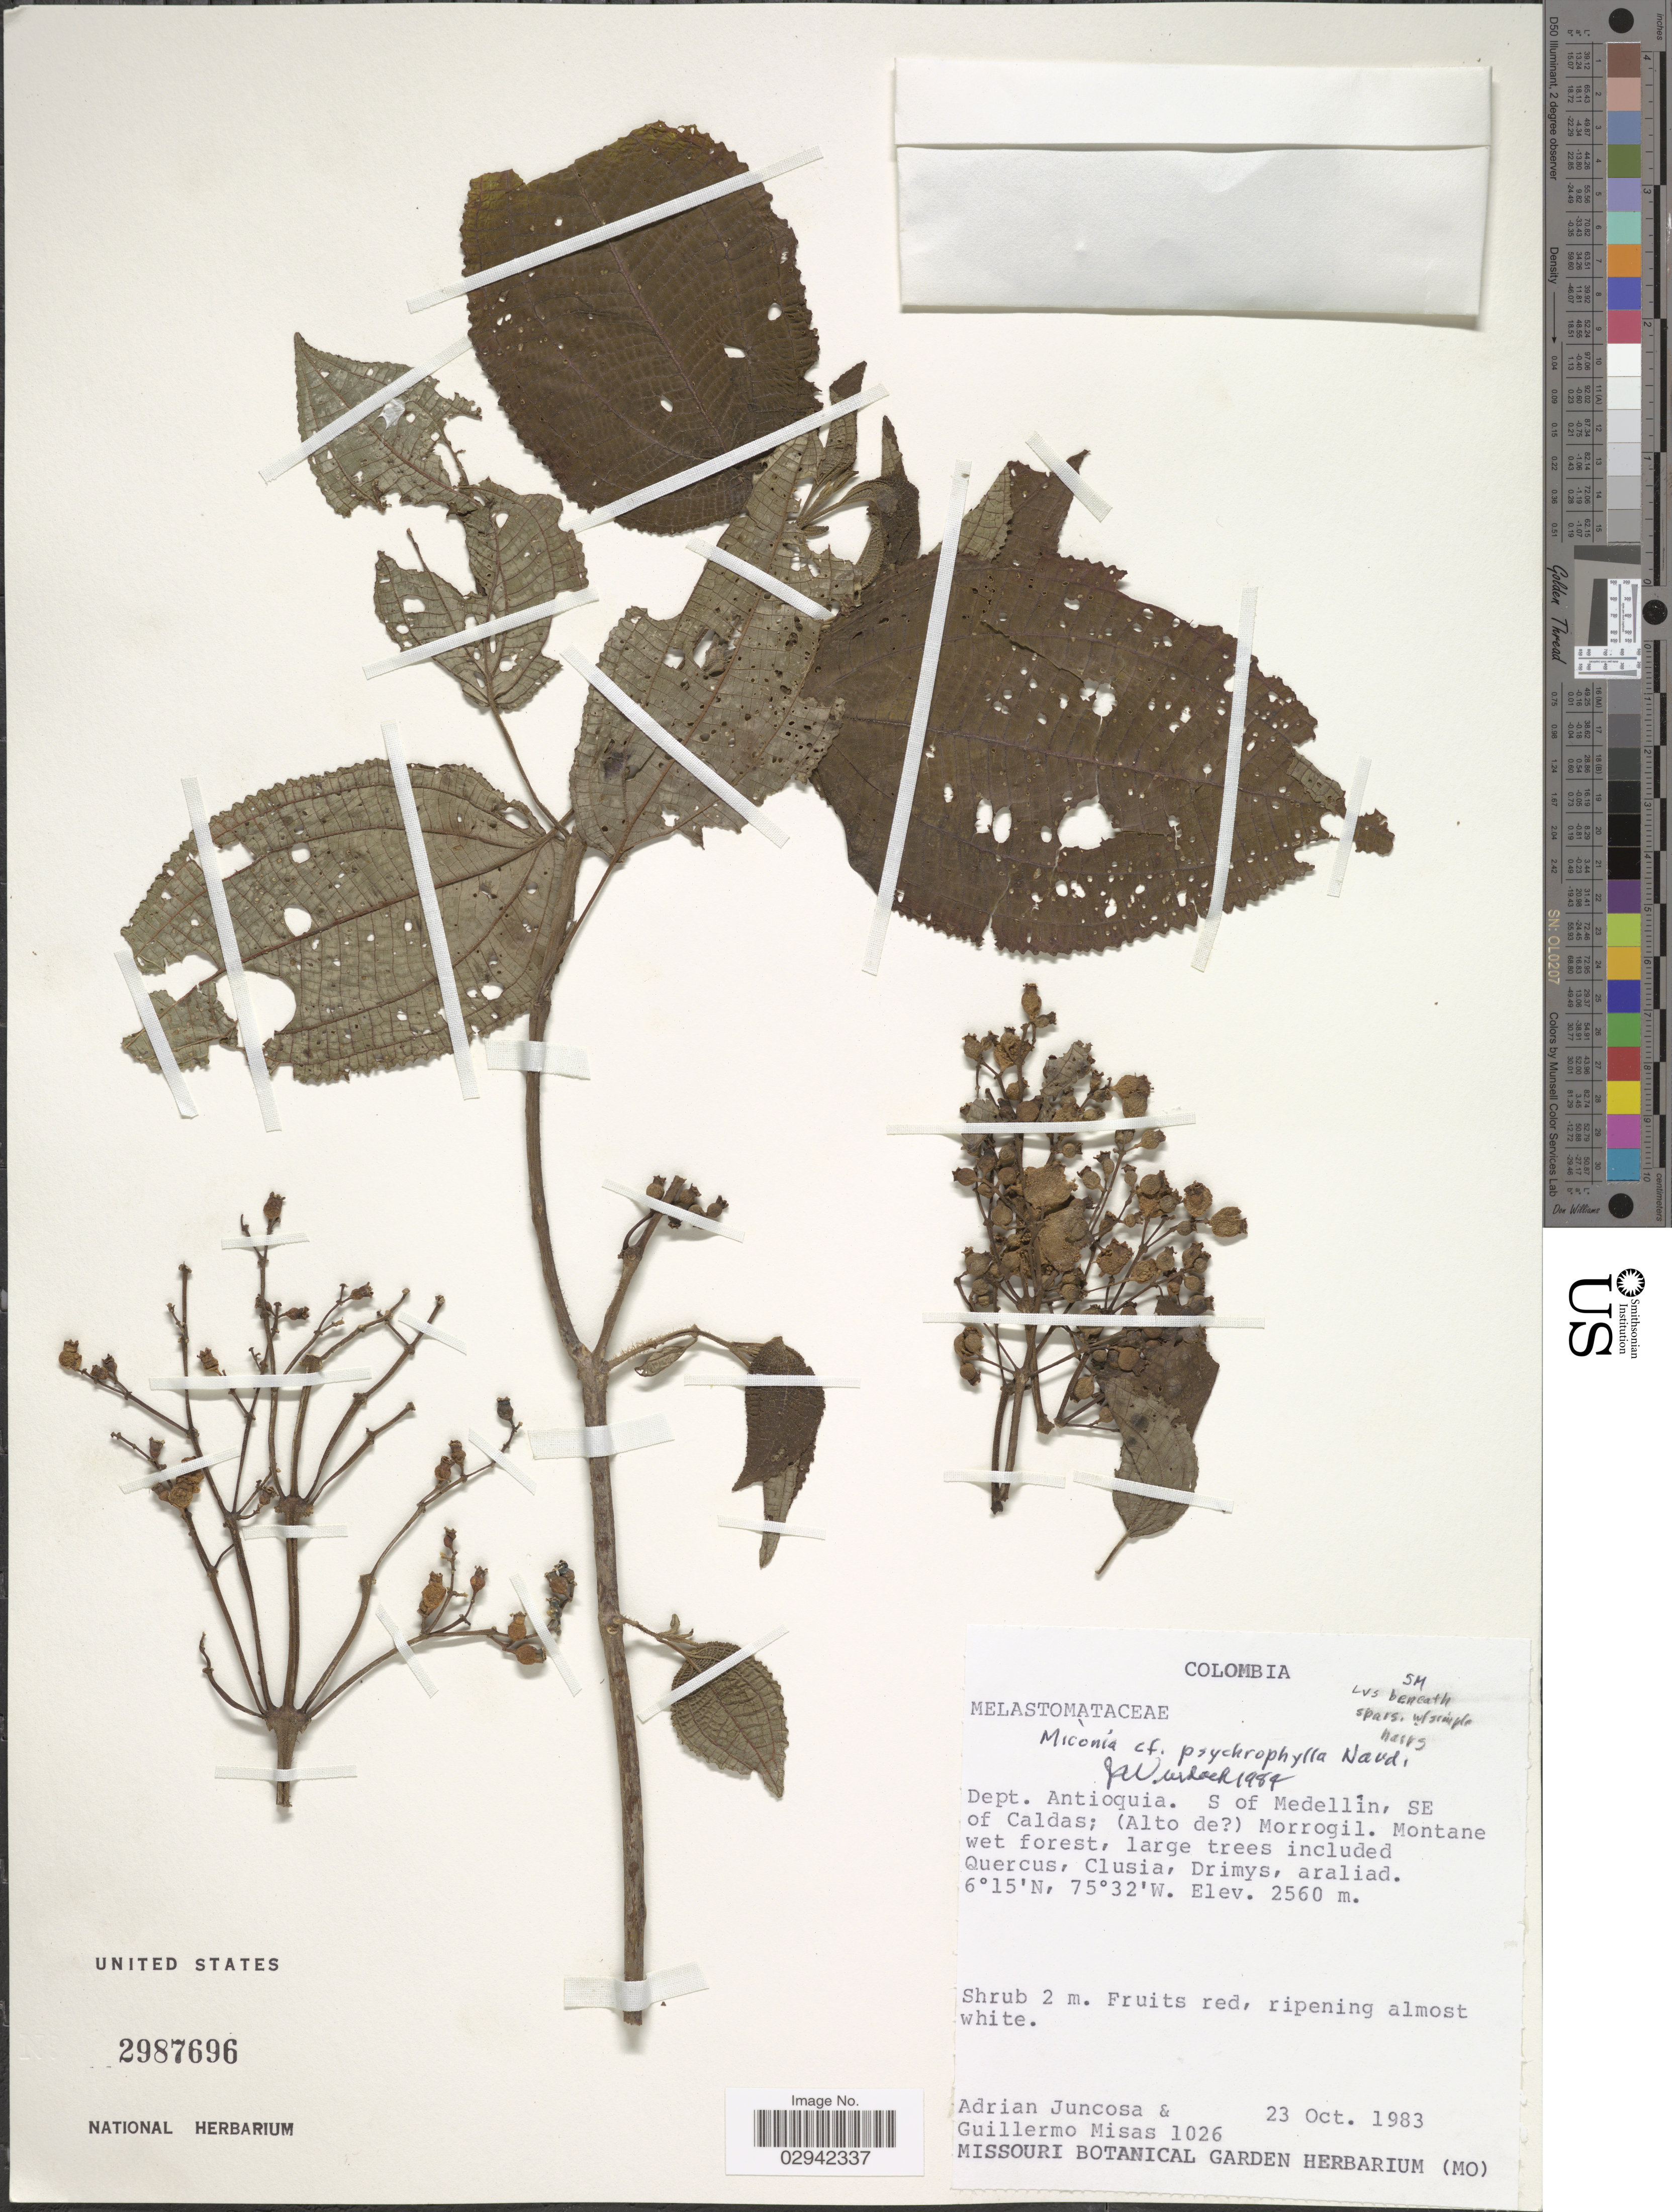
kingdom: Plantae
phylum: Tracheophyta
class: Magnoliopsida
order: Myrtales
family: Melastomataceae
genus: Miconia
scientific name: Miconia psychrophila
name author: Naudin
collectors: A. Juncosa & G. Misas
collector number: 1026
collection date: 1983-10-23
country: Colombia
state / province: Antioquia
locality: Dept. Antioquia, S of Medellín, SE of Caldas; (Alto de [unsure placement]) Morrogil.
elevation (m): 2560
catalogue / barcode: US 2987696